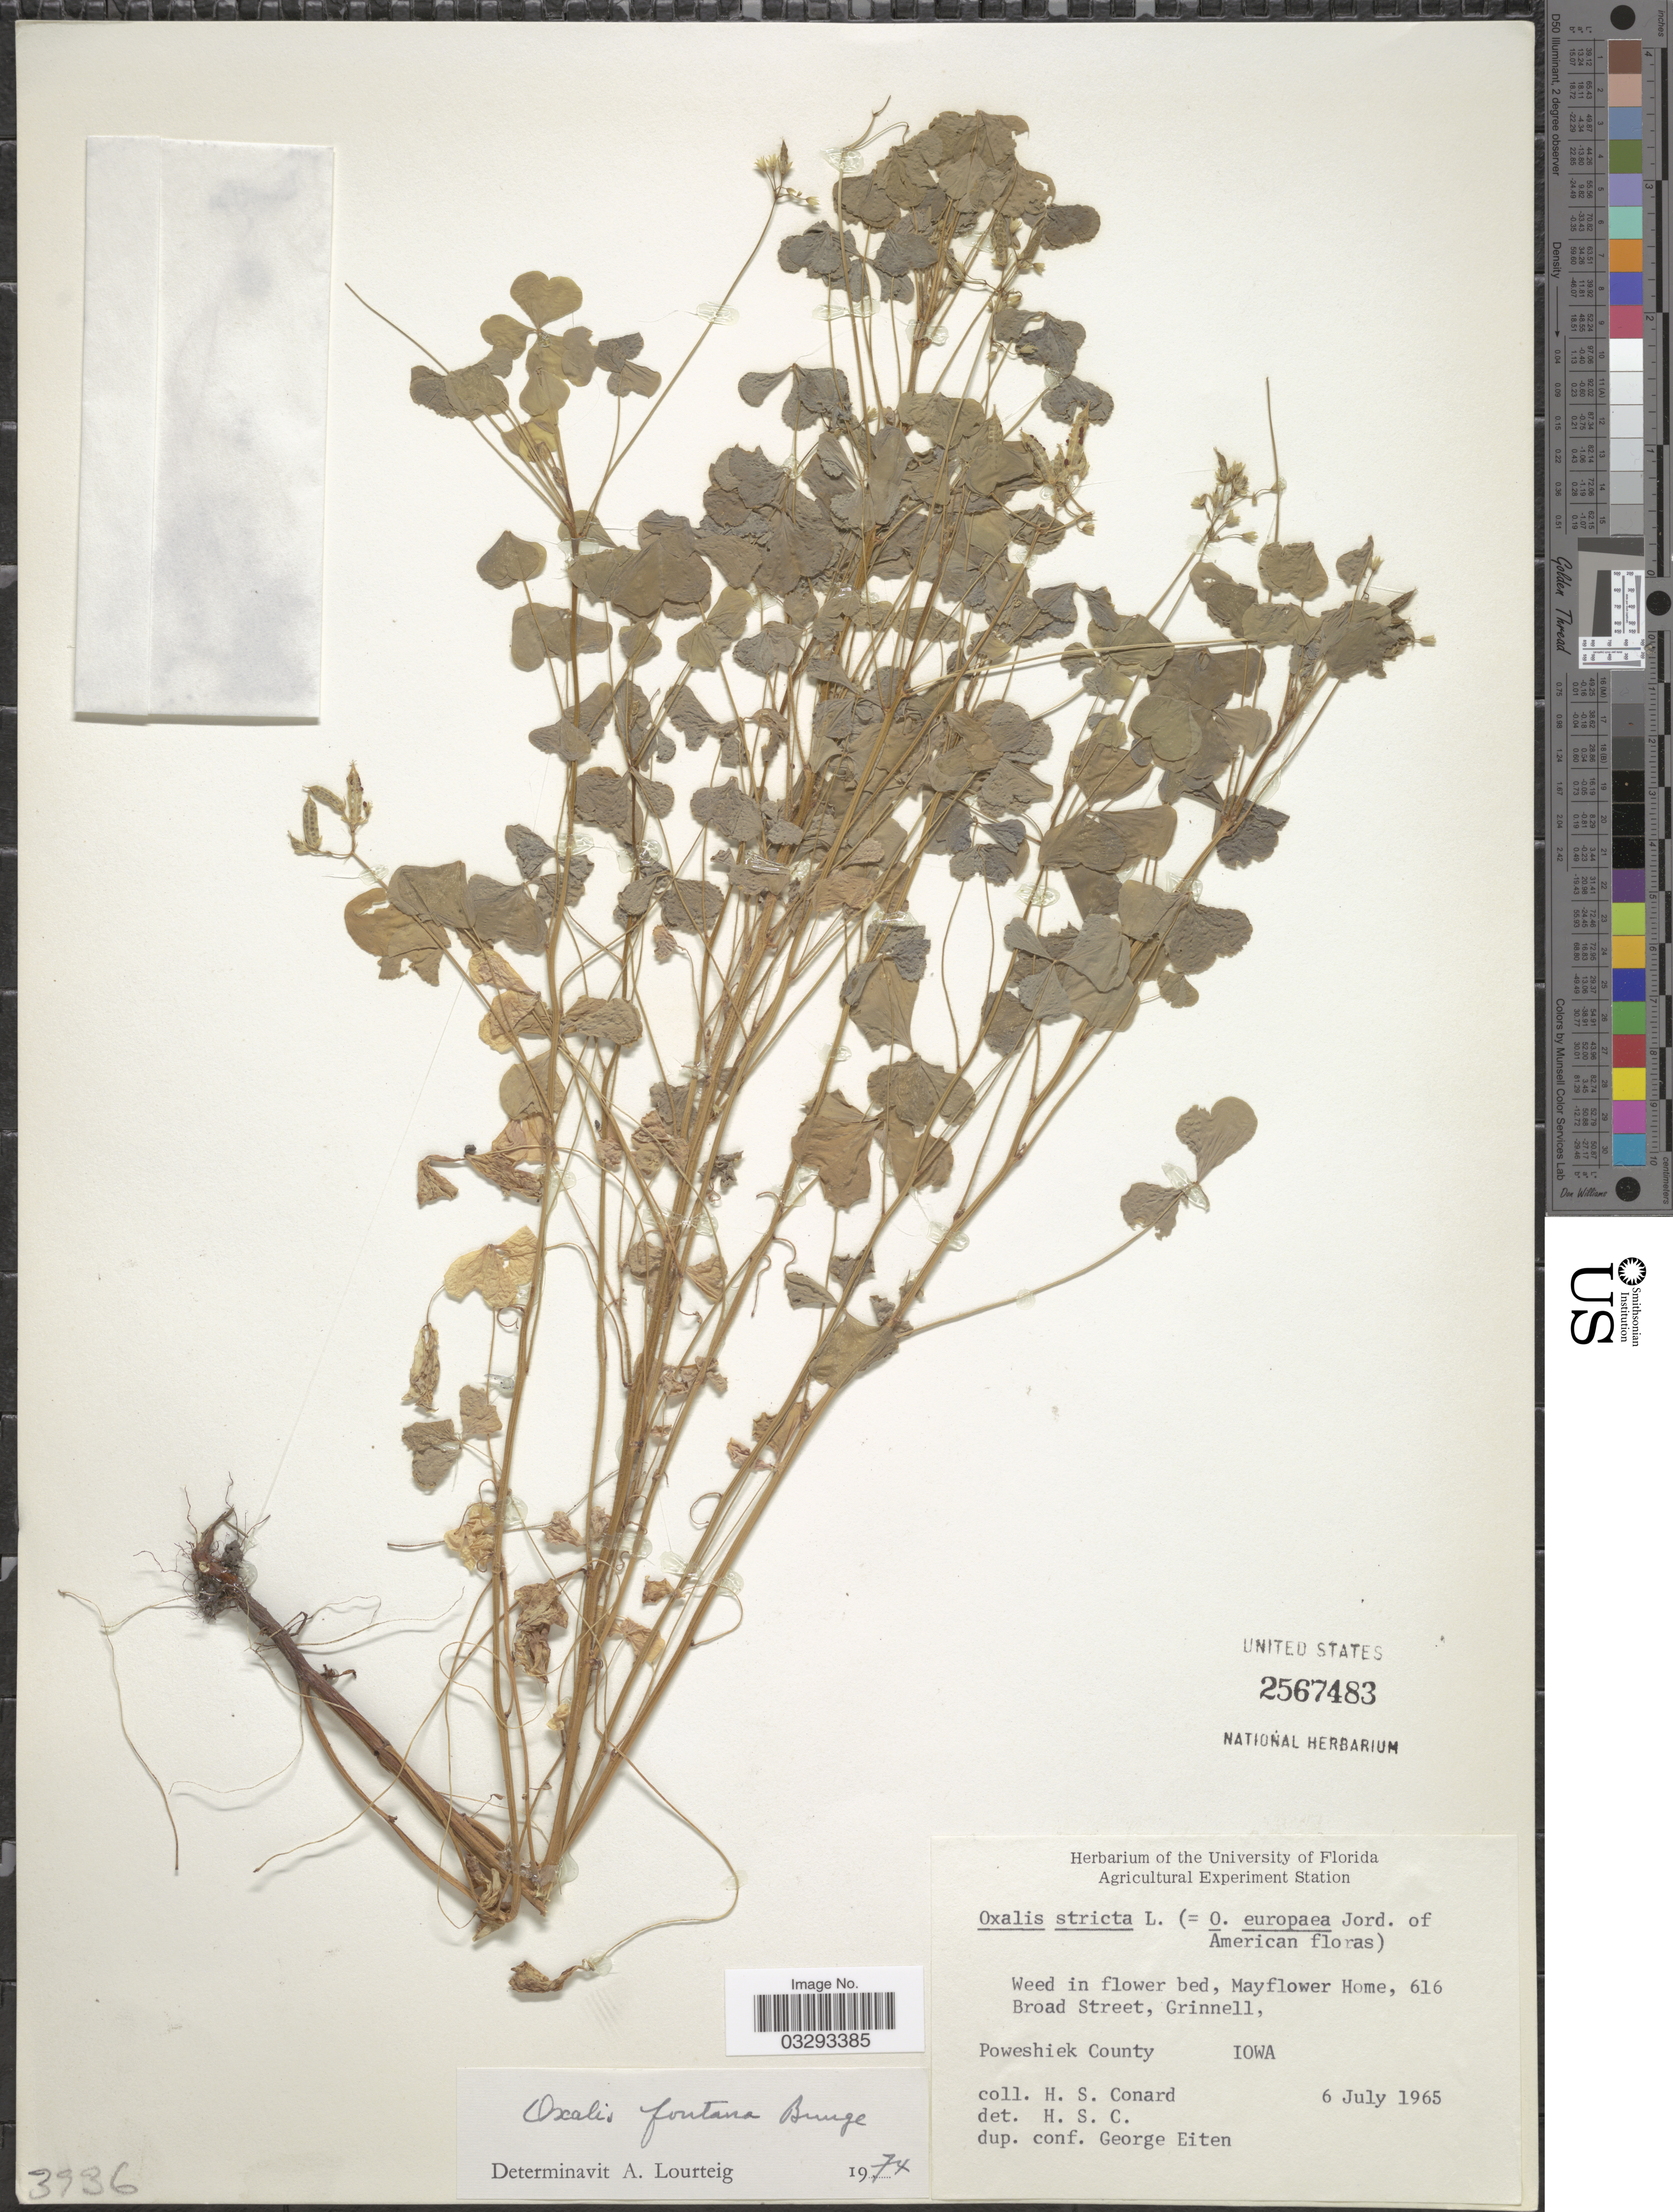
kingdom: Plantae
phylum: Tracheophyta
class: Magnoliopsida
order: Oxalidales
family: Oxalidaceae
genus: Oxalis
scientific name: Oxalis fontana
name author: Bunge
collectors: H. S. Conard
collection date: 1965-07-06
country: United States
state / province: Iowa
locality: Mayflower Home, 616 Broad Street, Grinnell. Poweshiek County.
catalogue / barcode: US 2567483